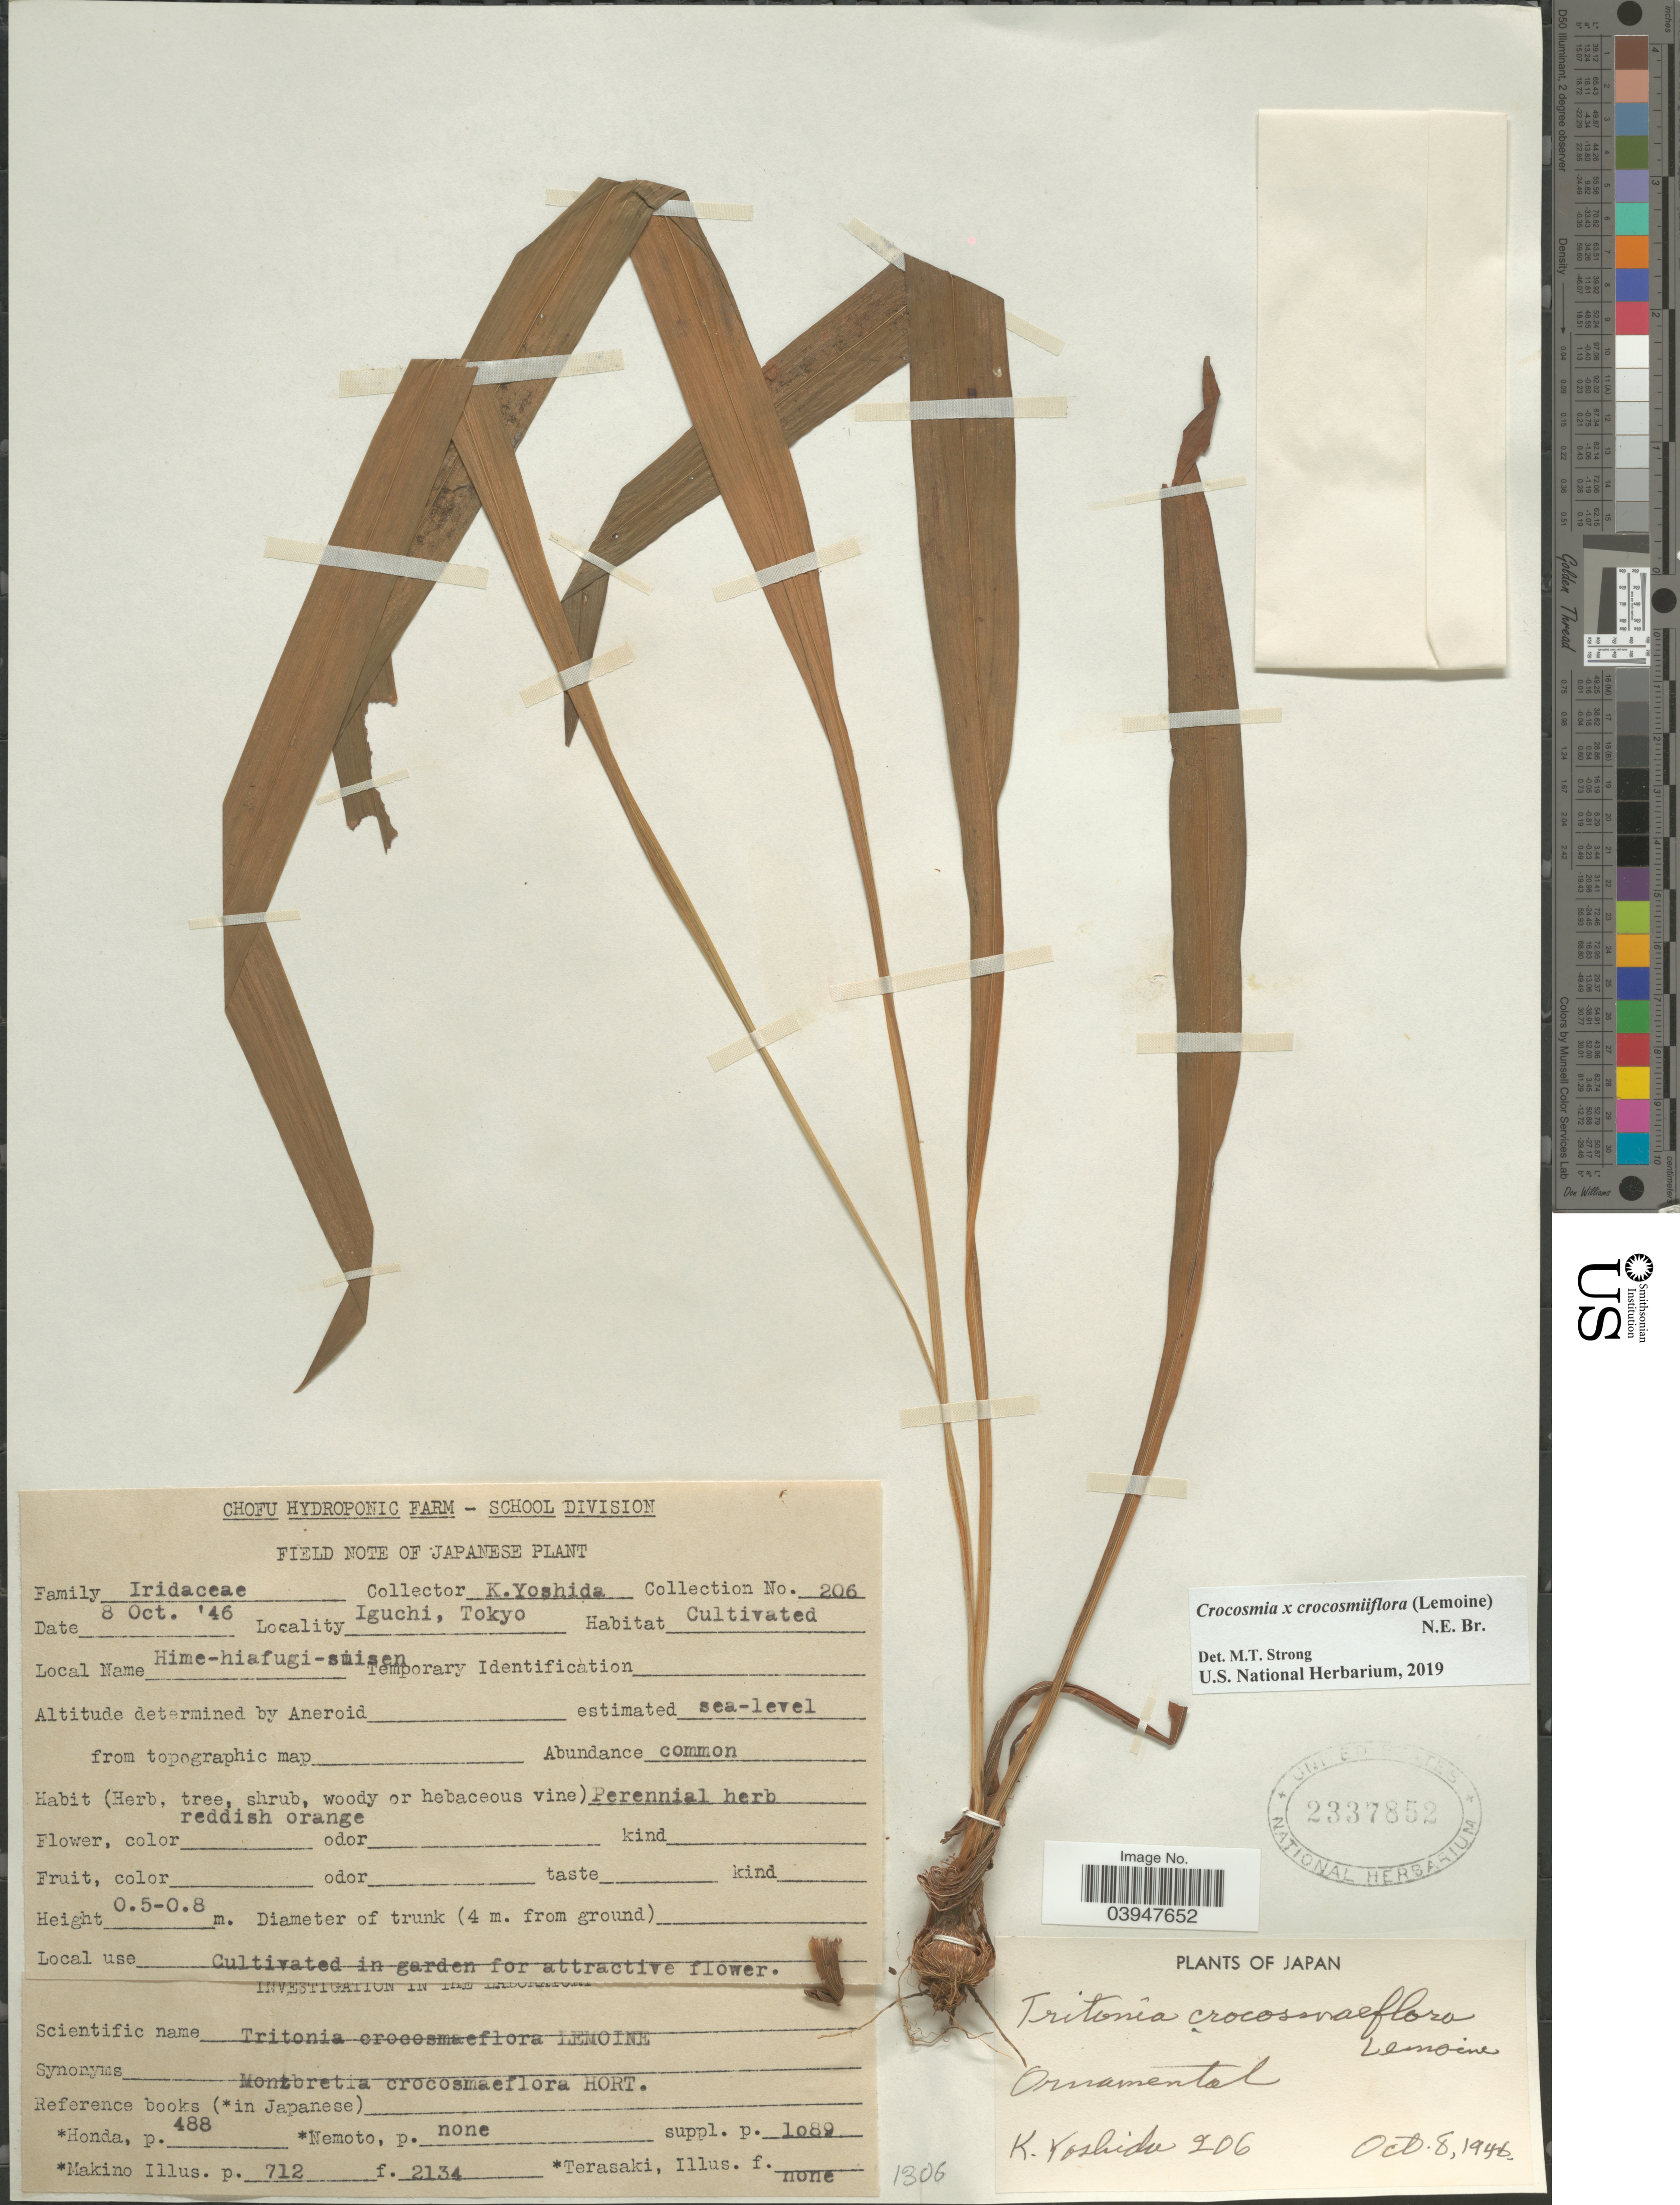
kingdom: Plantae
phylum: Tracheophyta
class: Liliopsida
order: Asparagales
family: Iridaceae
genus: Crocosmia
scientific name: Crocosmia x crocosmiiflora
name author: (Lemoine) N.E. Br.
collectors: K. Yoshida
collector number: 206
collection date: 1946-10-08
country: Japan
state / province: Tokyo, Federal City of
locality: Iguchi.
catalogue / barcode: US 2337852